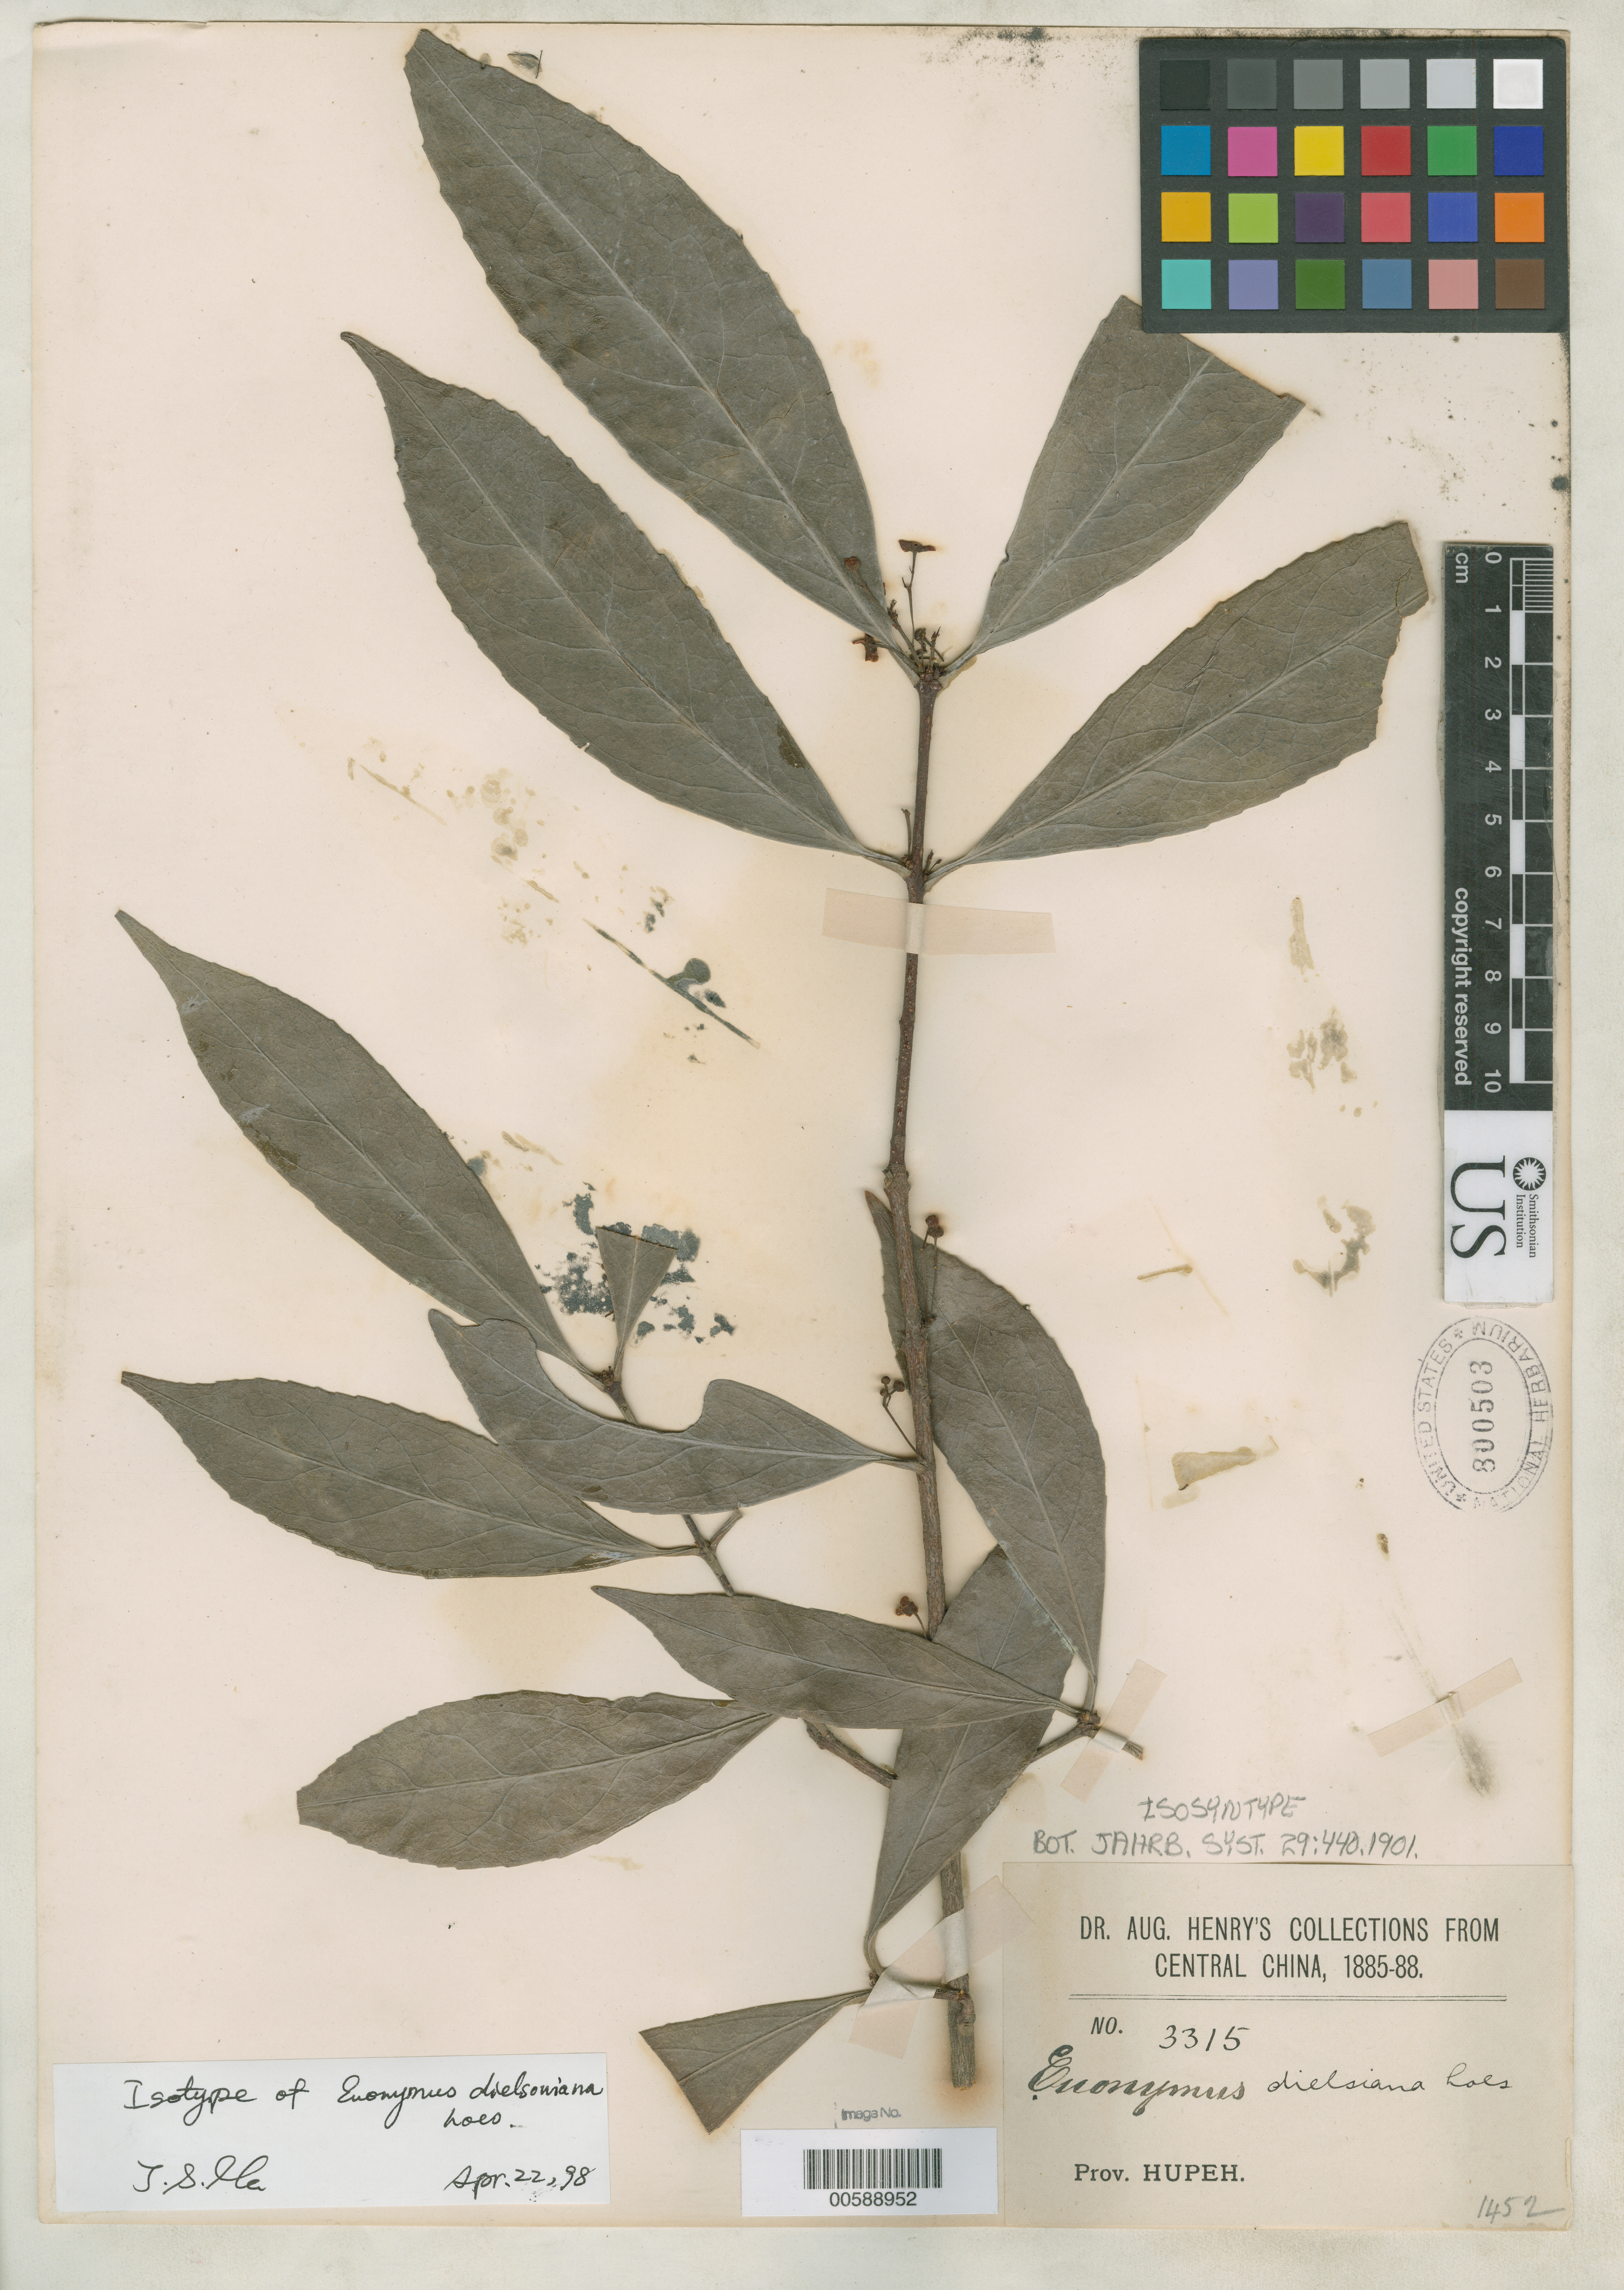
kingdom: Plantae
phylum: Tracheophyta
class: Magnoliopsida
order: Celastrales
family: Celastraceae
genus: Euonymus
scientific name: Euonymus dielsiana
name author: Loes. in Diels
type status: Isosyntype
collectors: A. Henry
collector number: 3315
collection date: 1885/1888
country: China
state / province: Hubei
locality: Central China. Prov. Hupeh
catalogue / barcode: US 800503